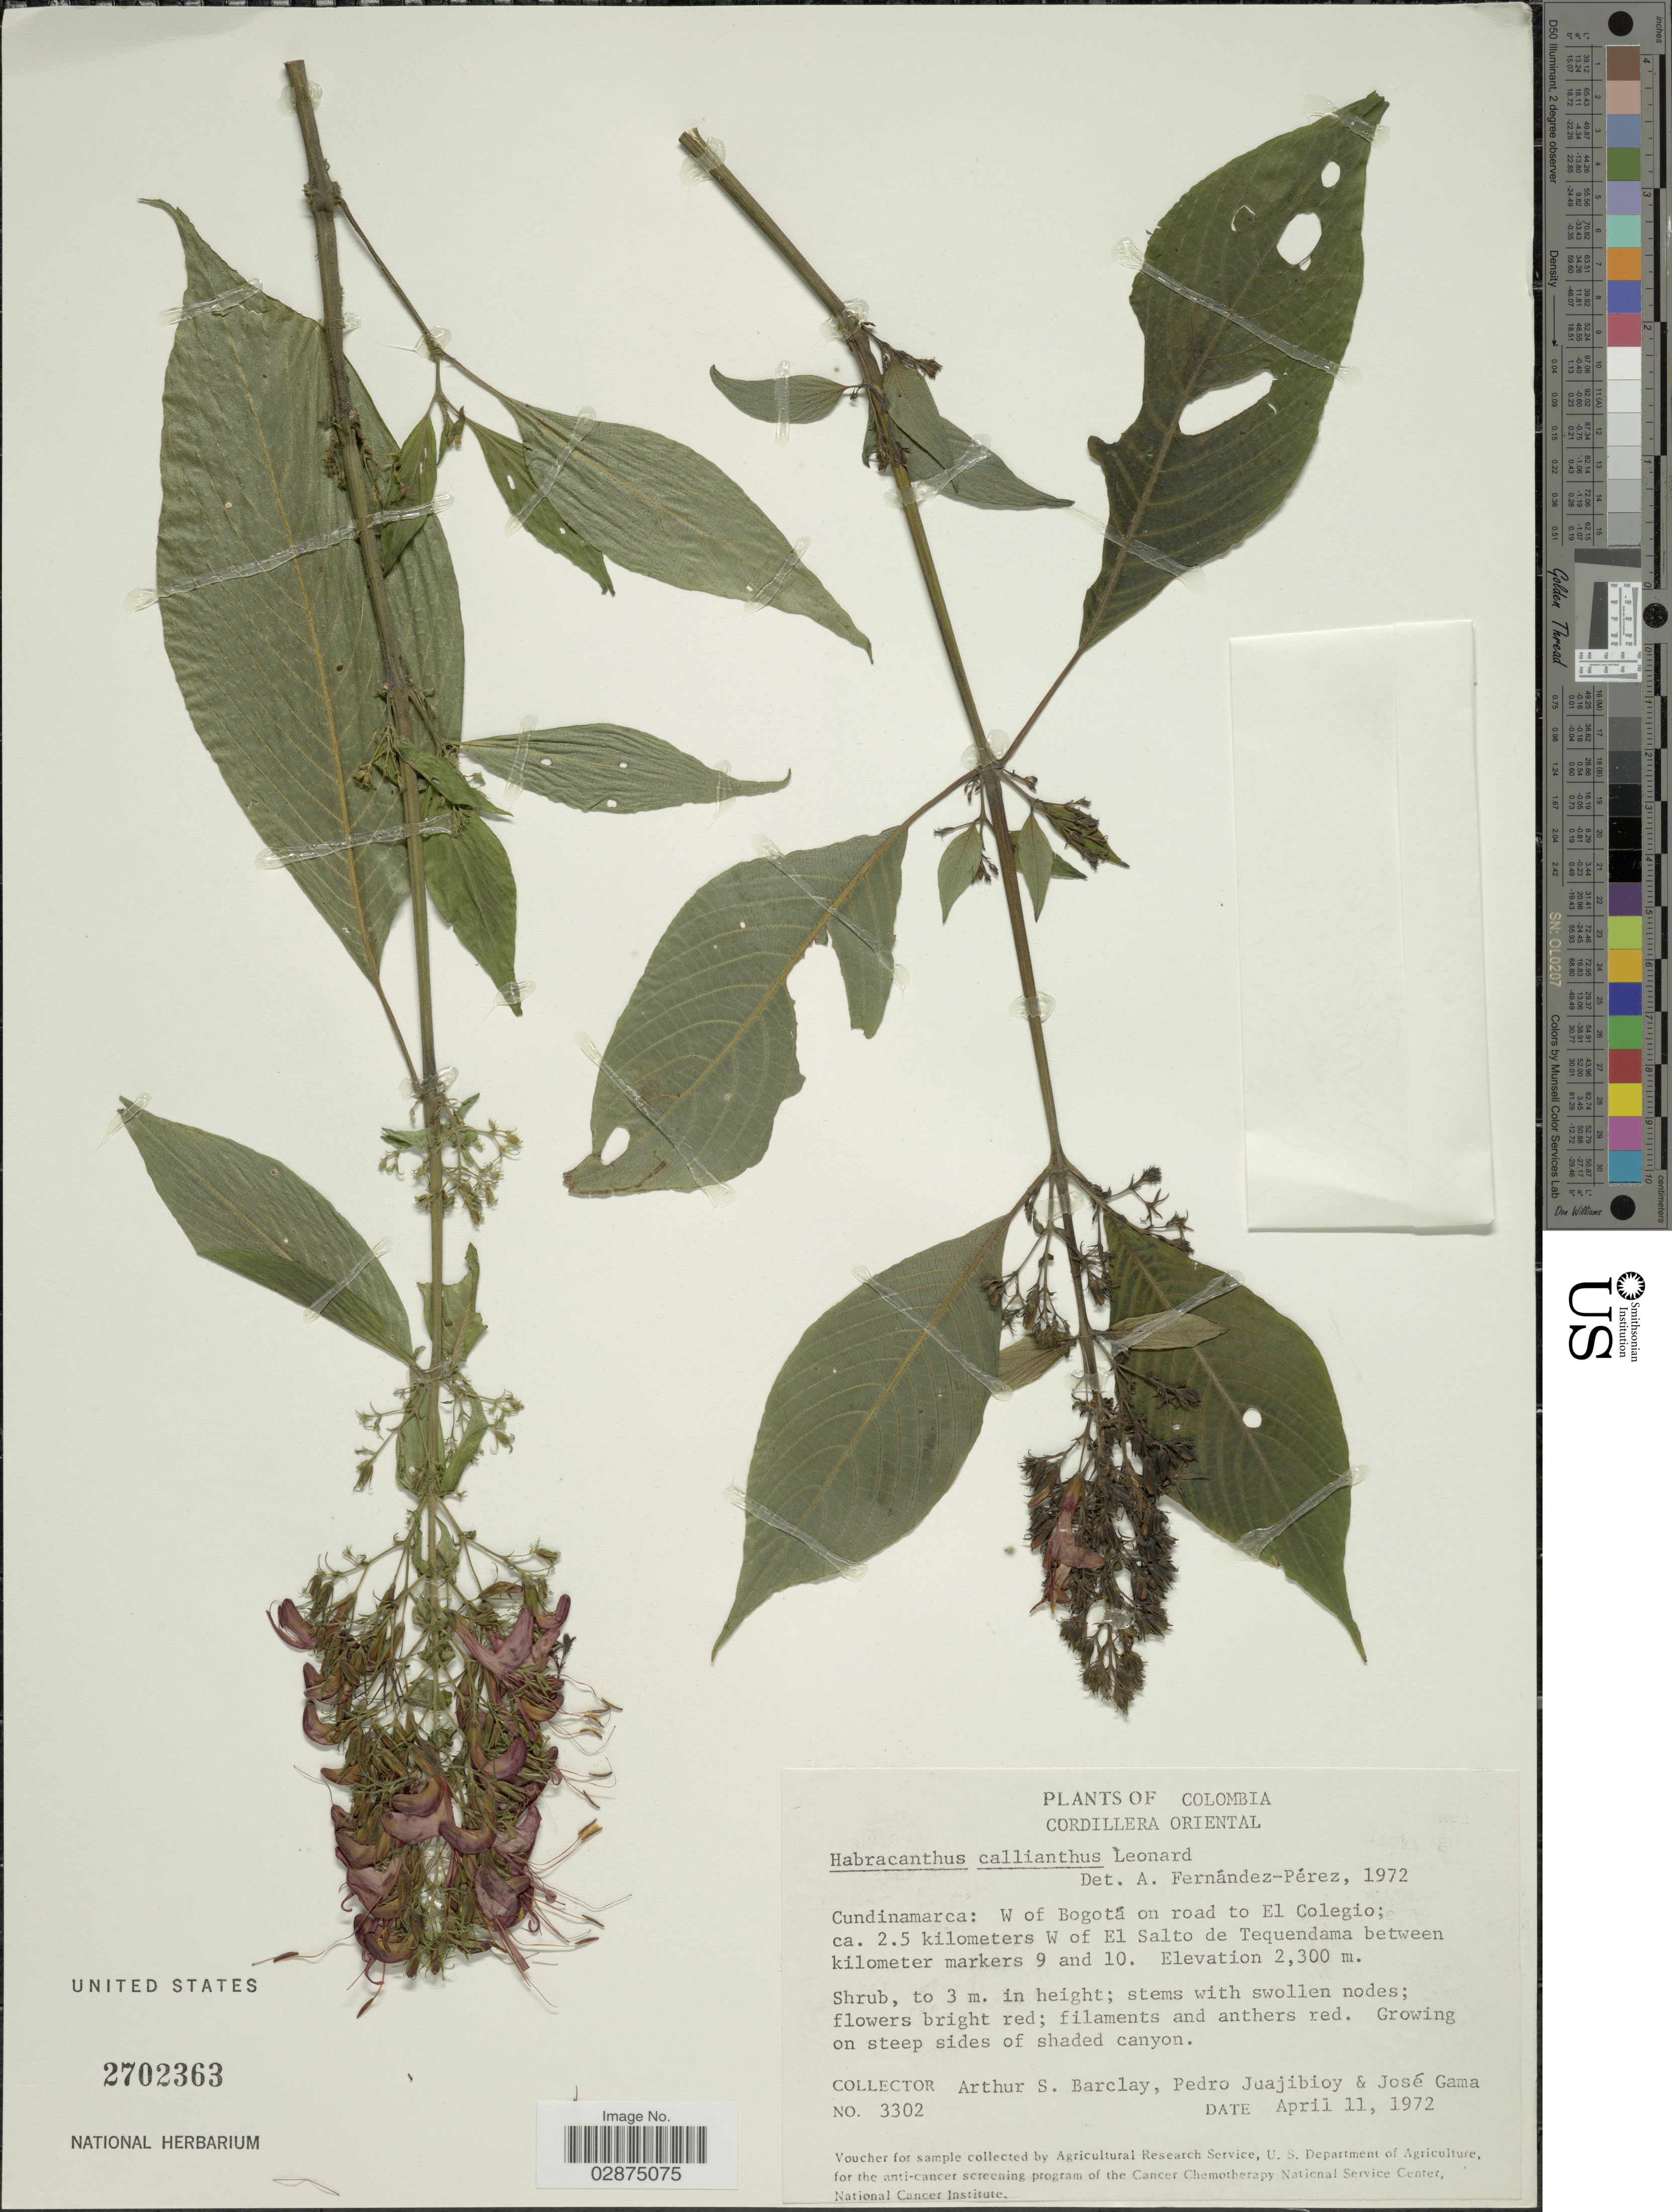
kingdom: Plantae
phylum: Tracheophyta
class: Magnoliopsida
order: Lamiales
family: Acanthaceae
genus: Habracanthus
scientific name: Habracanthus sanguineus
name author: Nees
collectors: A. S. Barclay, P. Juajibioy & J. Gama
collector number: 3302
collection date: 1972-04-11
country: Colombia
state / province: Cundinamarca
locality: Cordillera Oriental. W of Bogotá on road to El Colegio: ca. 2.5 kilometers W of El Salto de Tequendama between kilometer markers 9 and 10.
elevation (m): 2300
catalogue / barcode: US 2702363